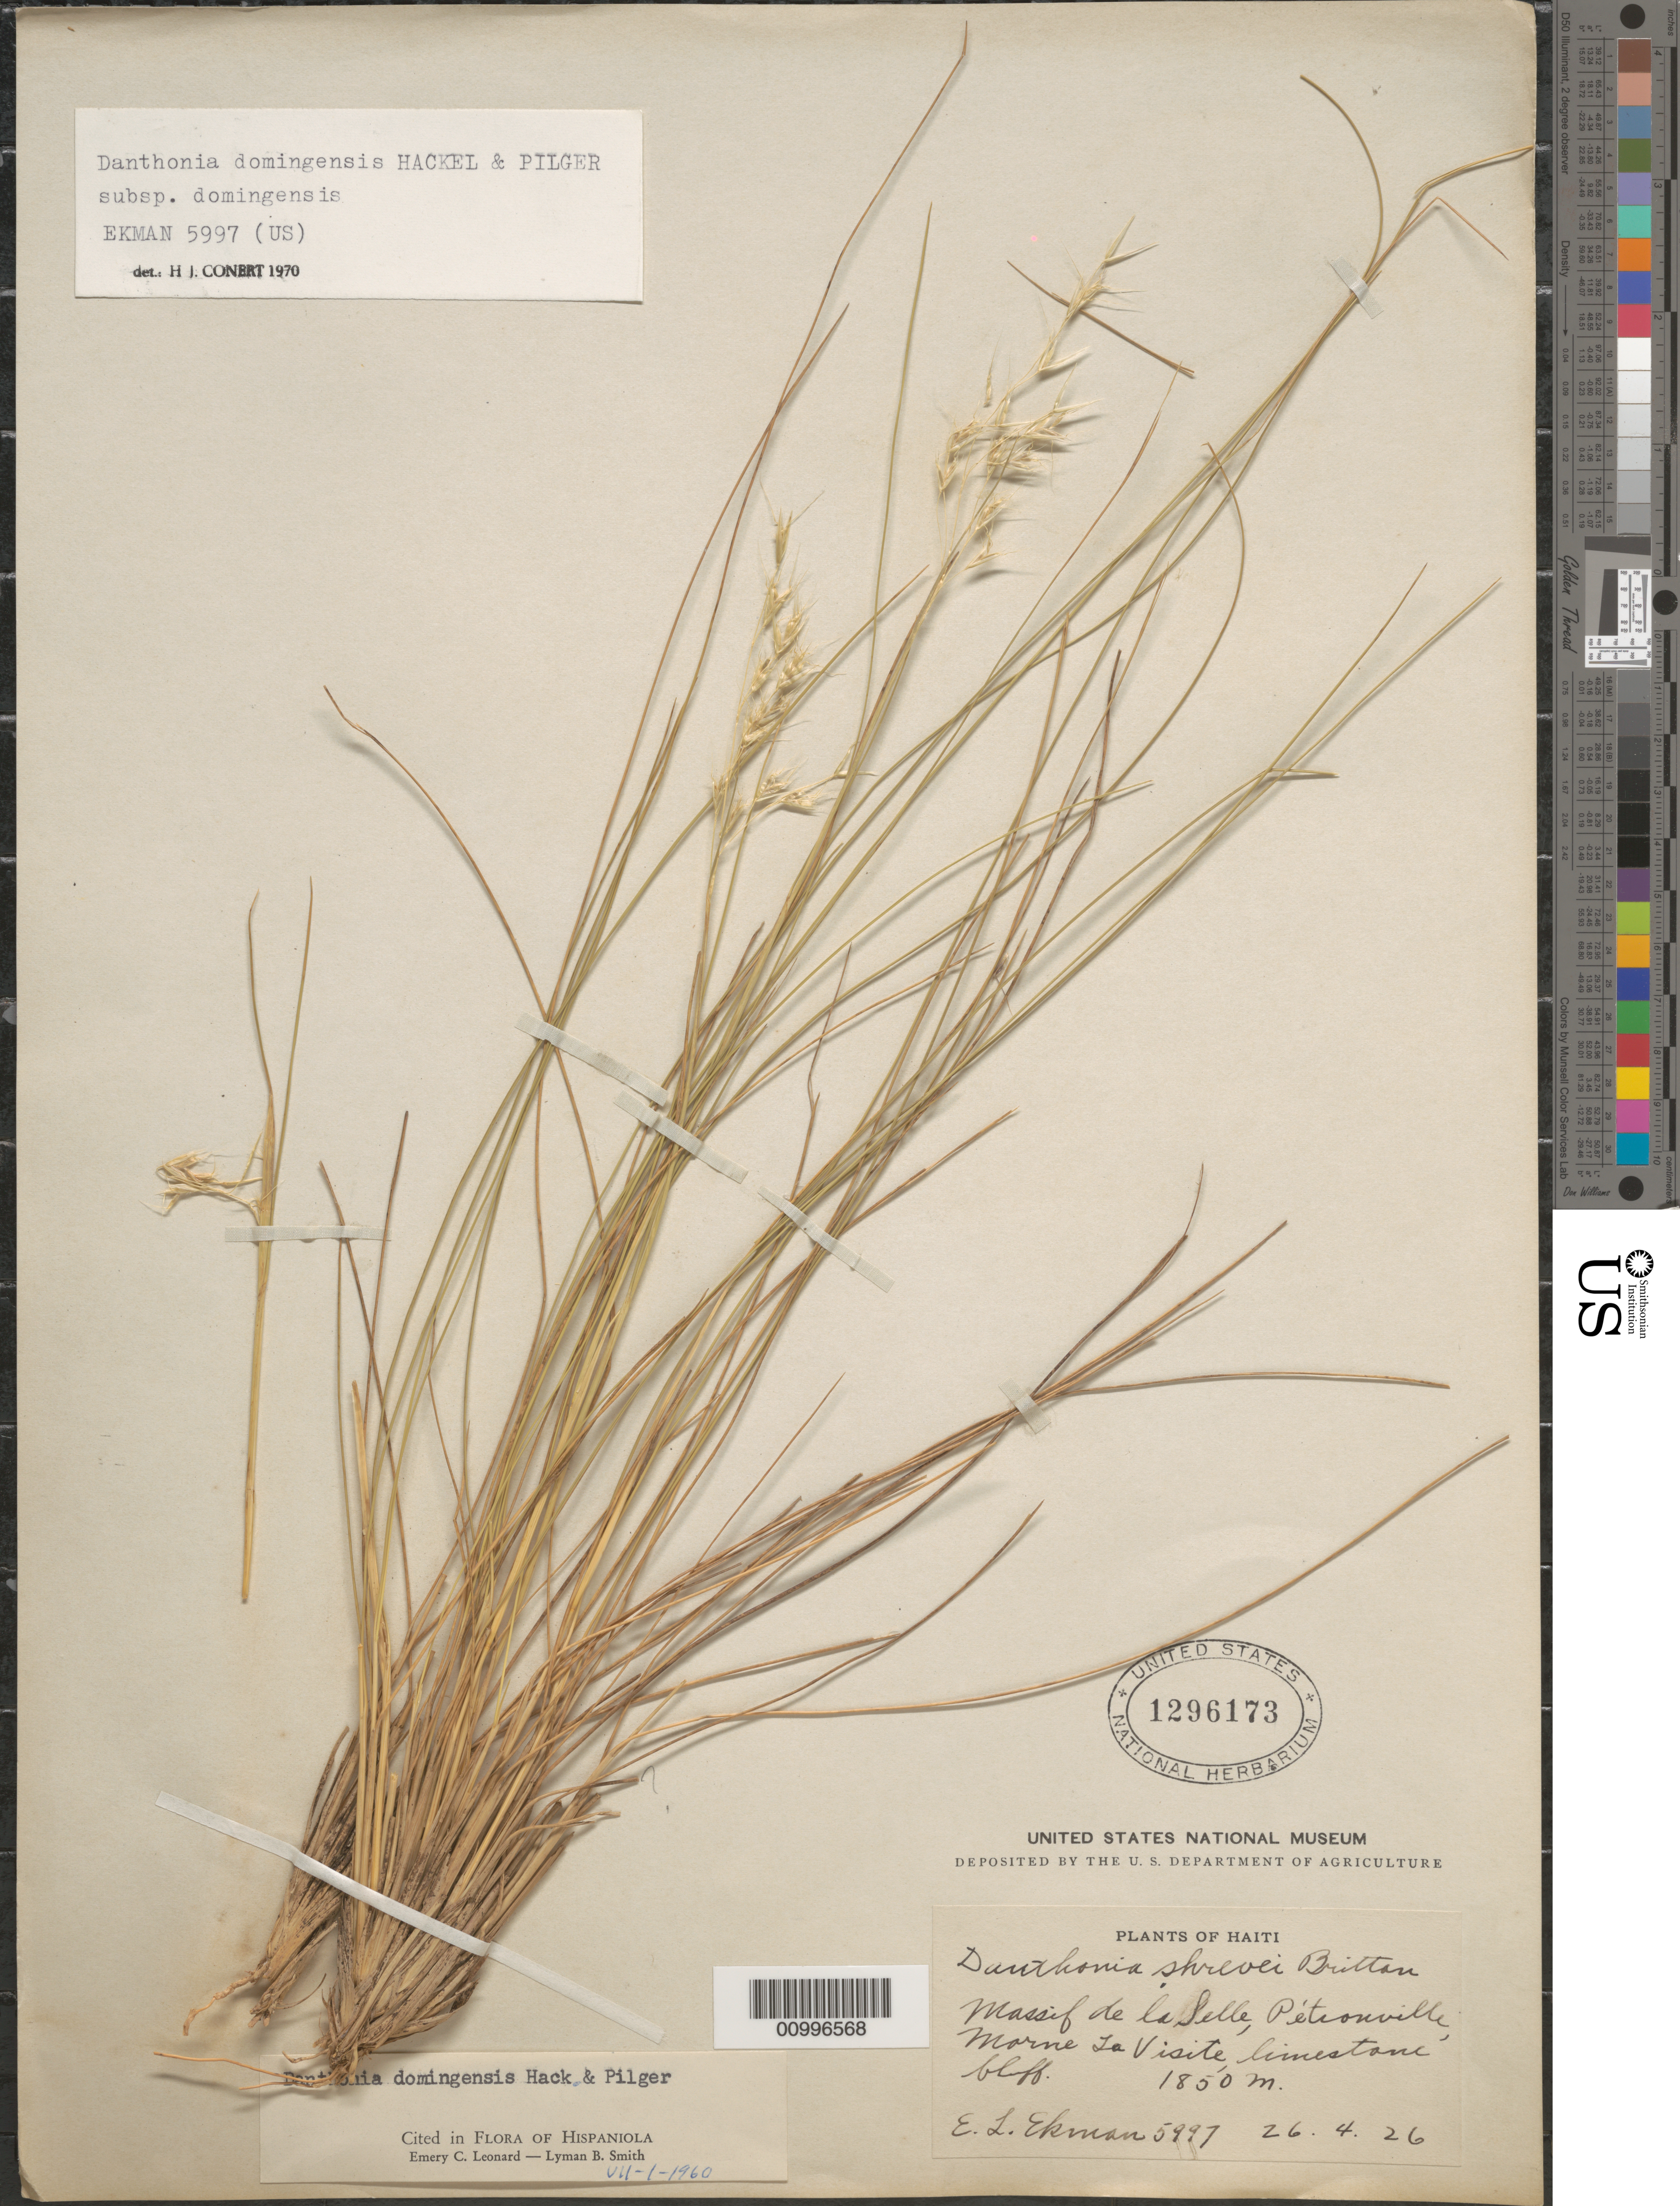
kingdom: Plantae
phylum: Tracheophyta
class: Liliopsida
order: Poales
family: Poaceae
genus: Danthonia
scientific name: Danthonia domingensis subsp. domingensis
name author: Hack. & Pilg.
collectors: E. L. Ekman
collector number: H 5997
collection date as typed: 26 Apr 1926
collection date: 1926-04-26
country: Haiti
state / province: Óuest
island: Hispaniola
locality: Petionville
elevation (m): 1850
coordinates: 0 N, 0 E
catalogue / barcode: US 1296173